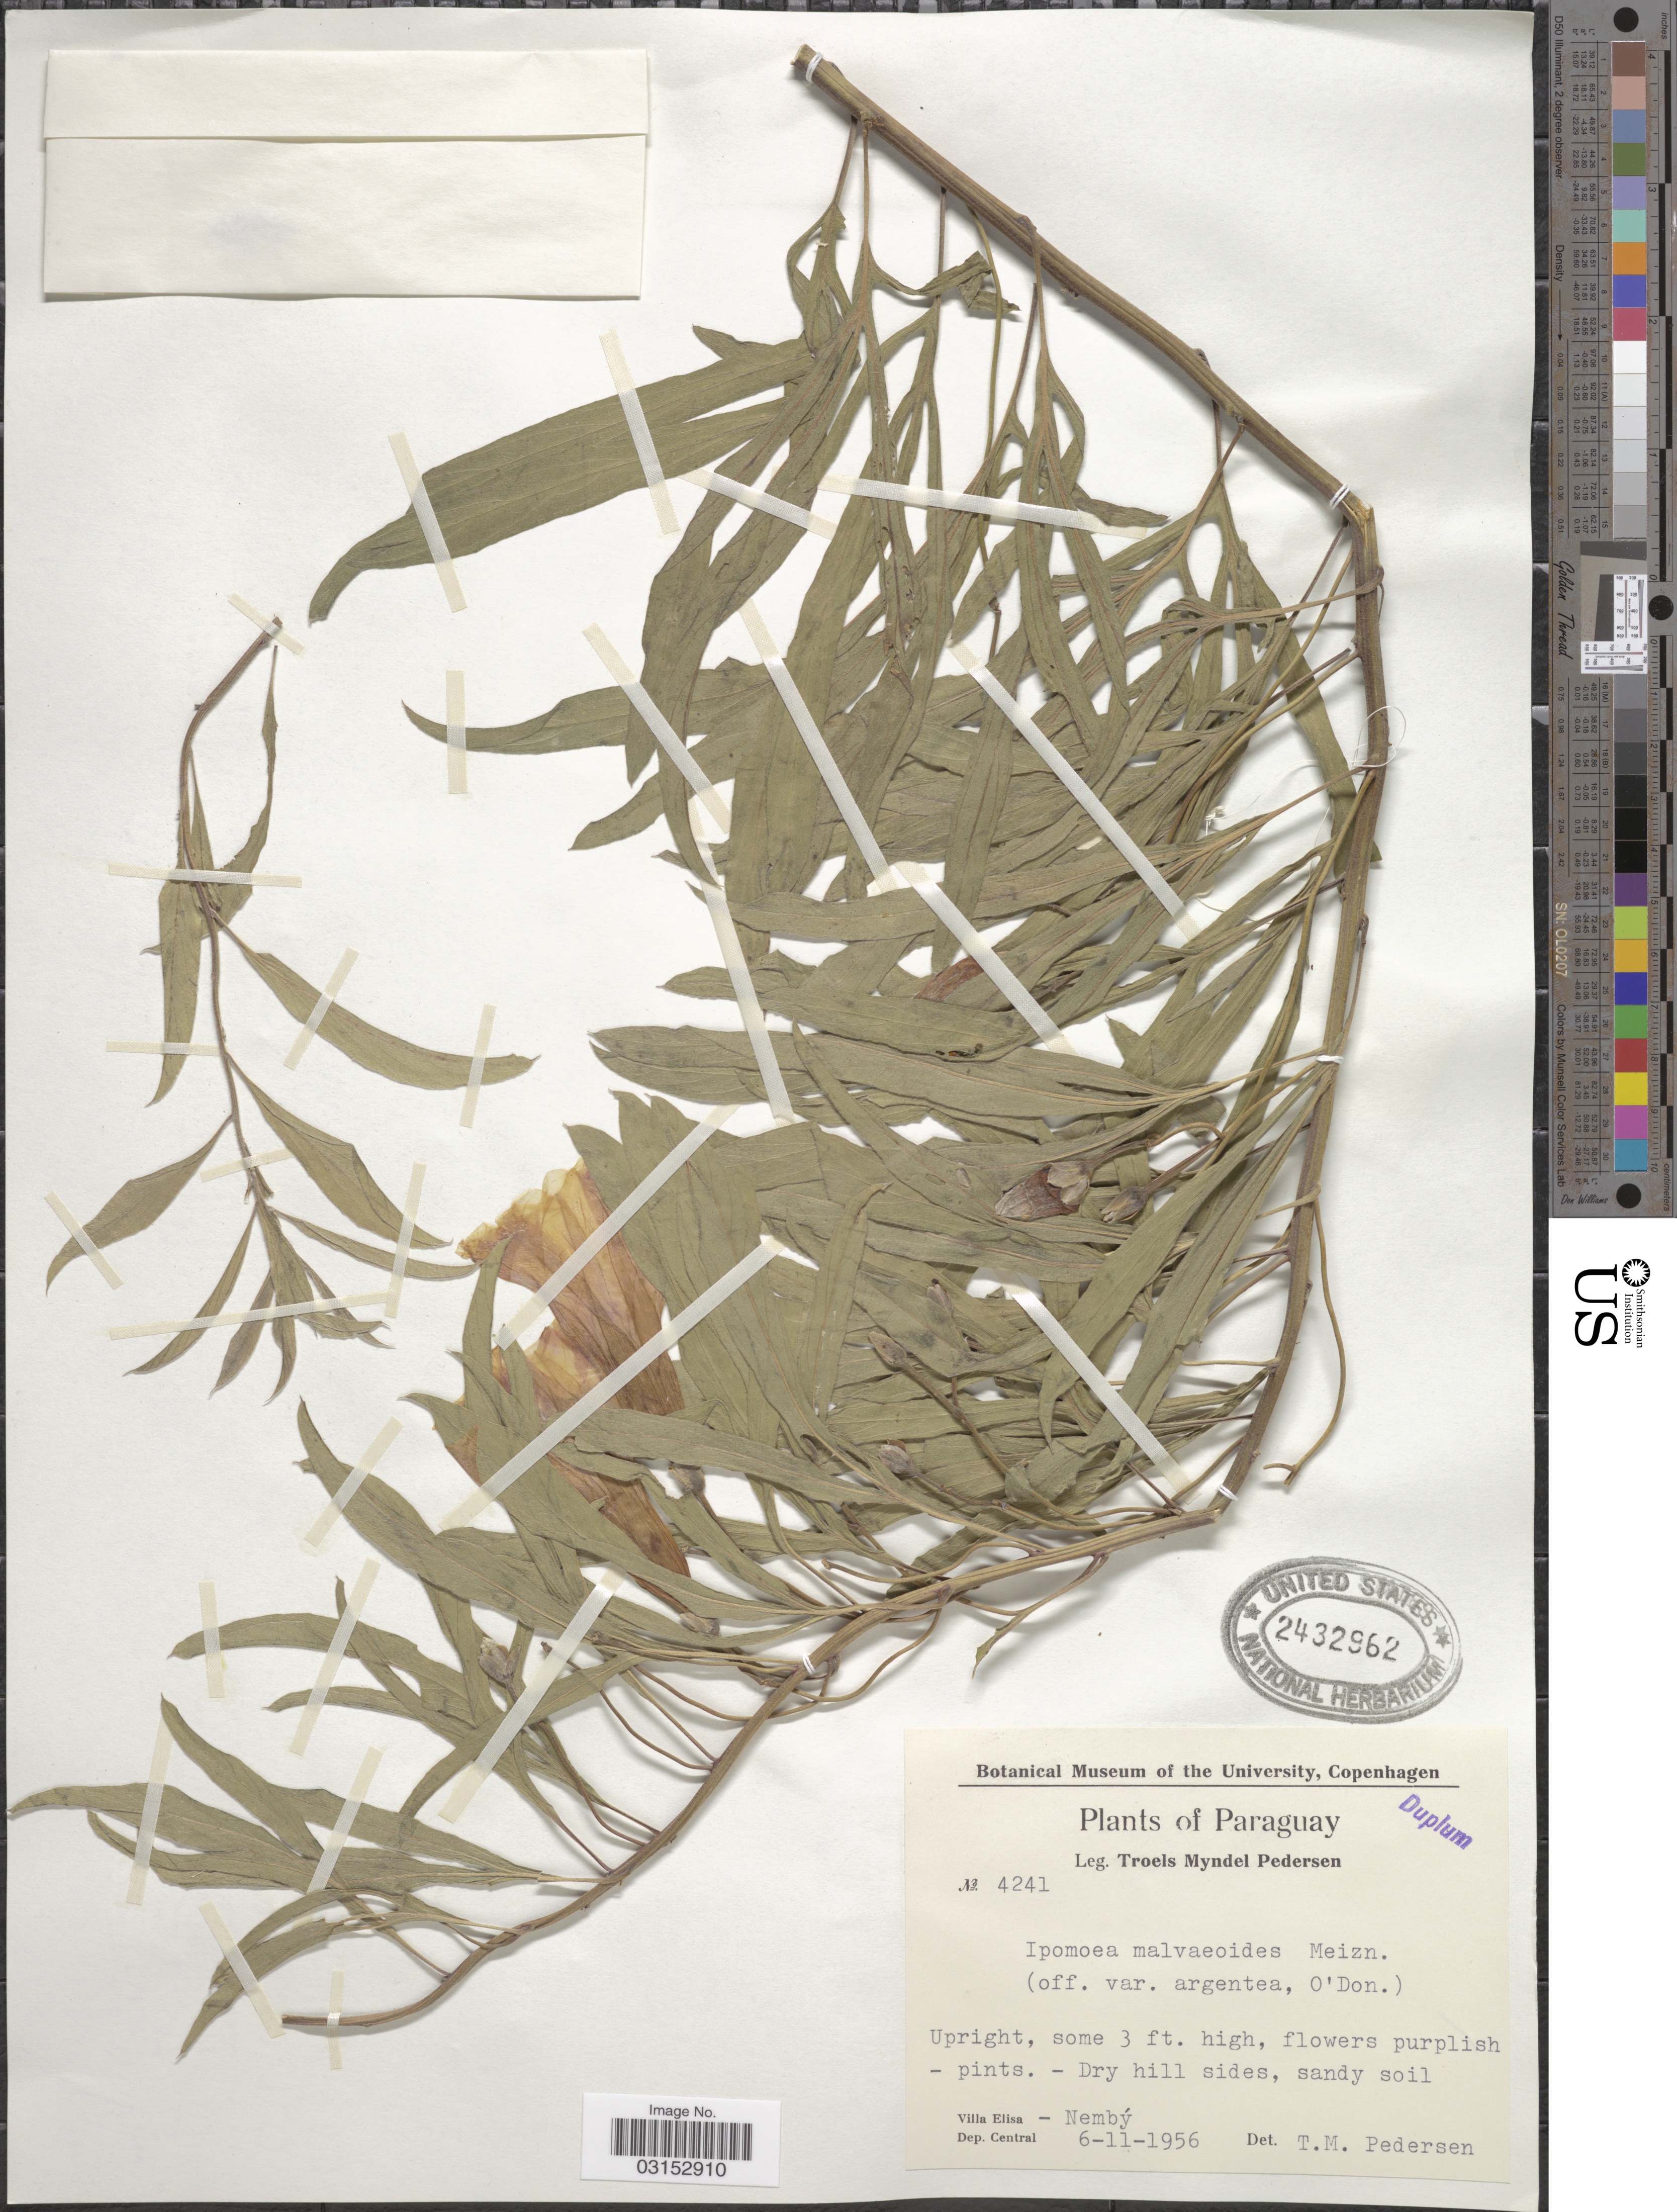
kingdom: Plantae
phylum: Tracheophyta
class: Magnoliopsida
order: Solanales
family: Convolvulaceae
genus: Ipomoea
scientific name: Ipomoea malvaeoides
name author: Meisn.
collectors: T. Pederson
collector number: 4241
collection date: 1956-11-06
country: Paraguay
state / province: Central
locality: Villa Elias - Nembý. Dep. Central.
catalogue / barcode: US 2432962